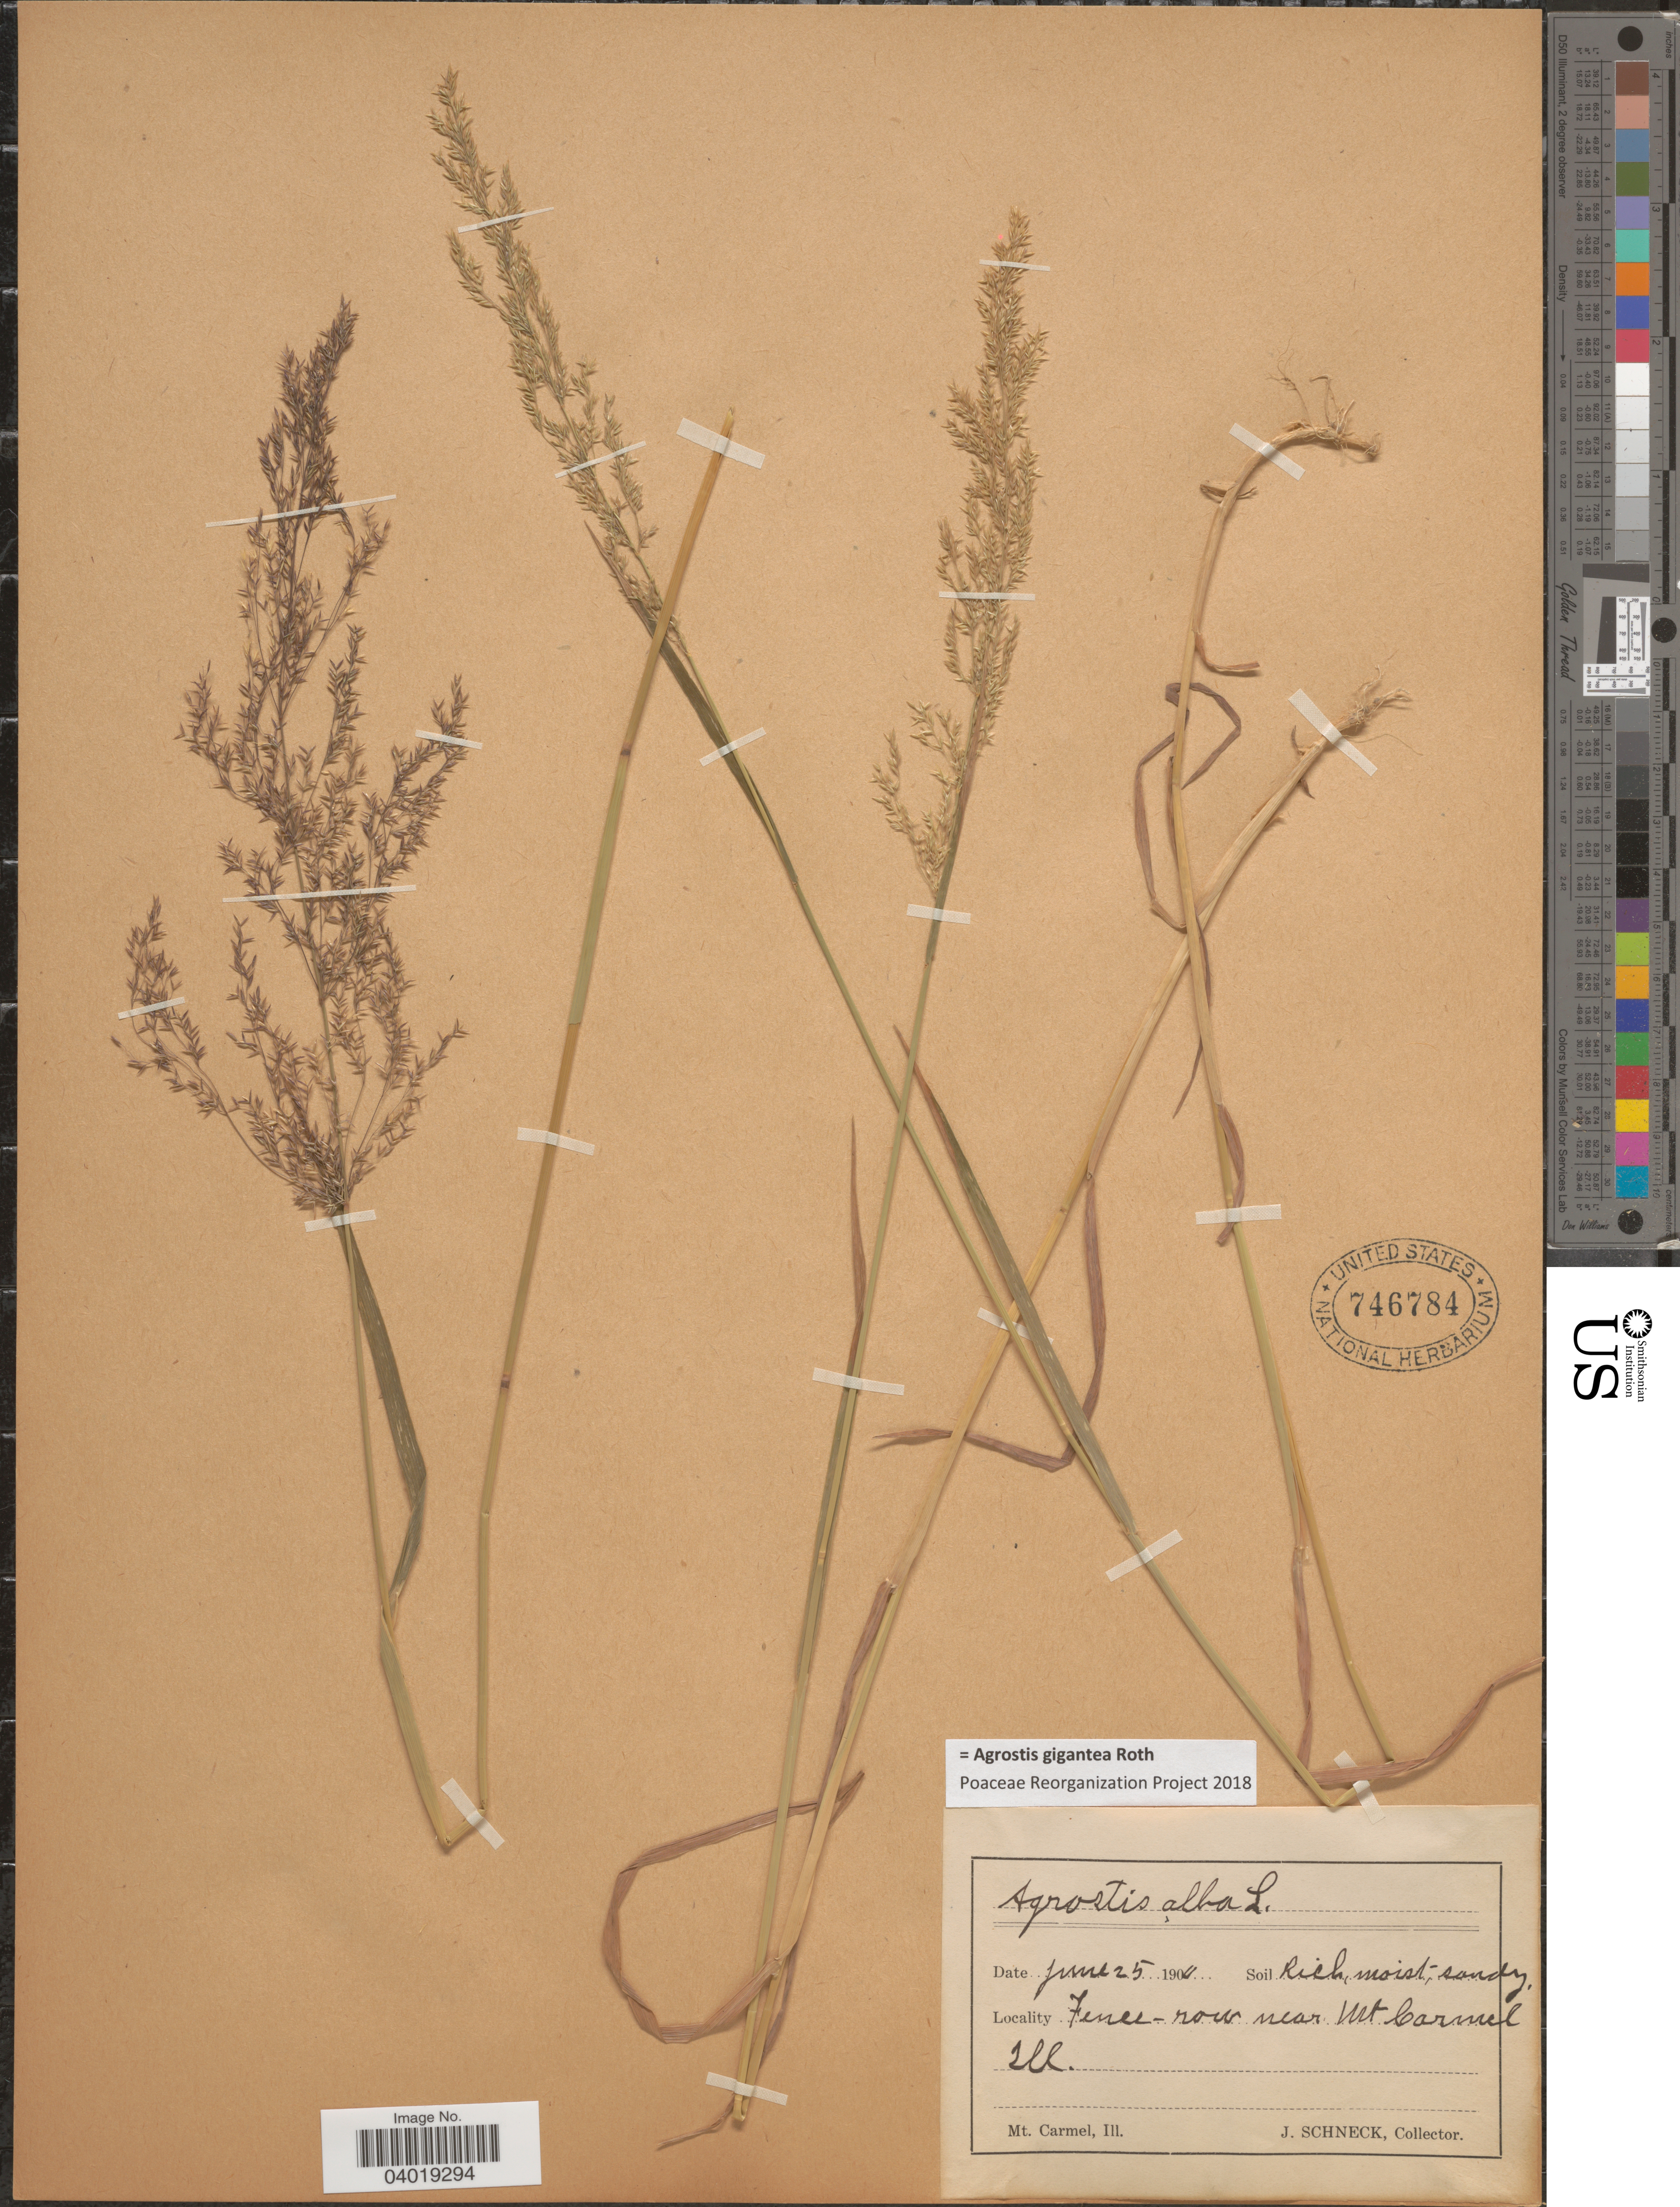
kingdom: Plantae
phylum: Tracheophyta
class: Liliopsida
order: Poales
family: Poaceae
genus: Agrostis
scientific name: Agrostis gigantea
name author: Roth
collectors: J. Schneck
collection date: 1904-06-25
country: United States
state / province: Illinois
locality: Fence-row near Mt. Carmel.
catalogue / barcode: US 746784